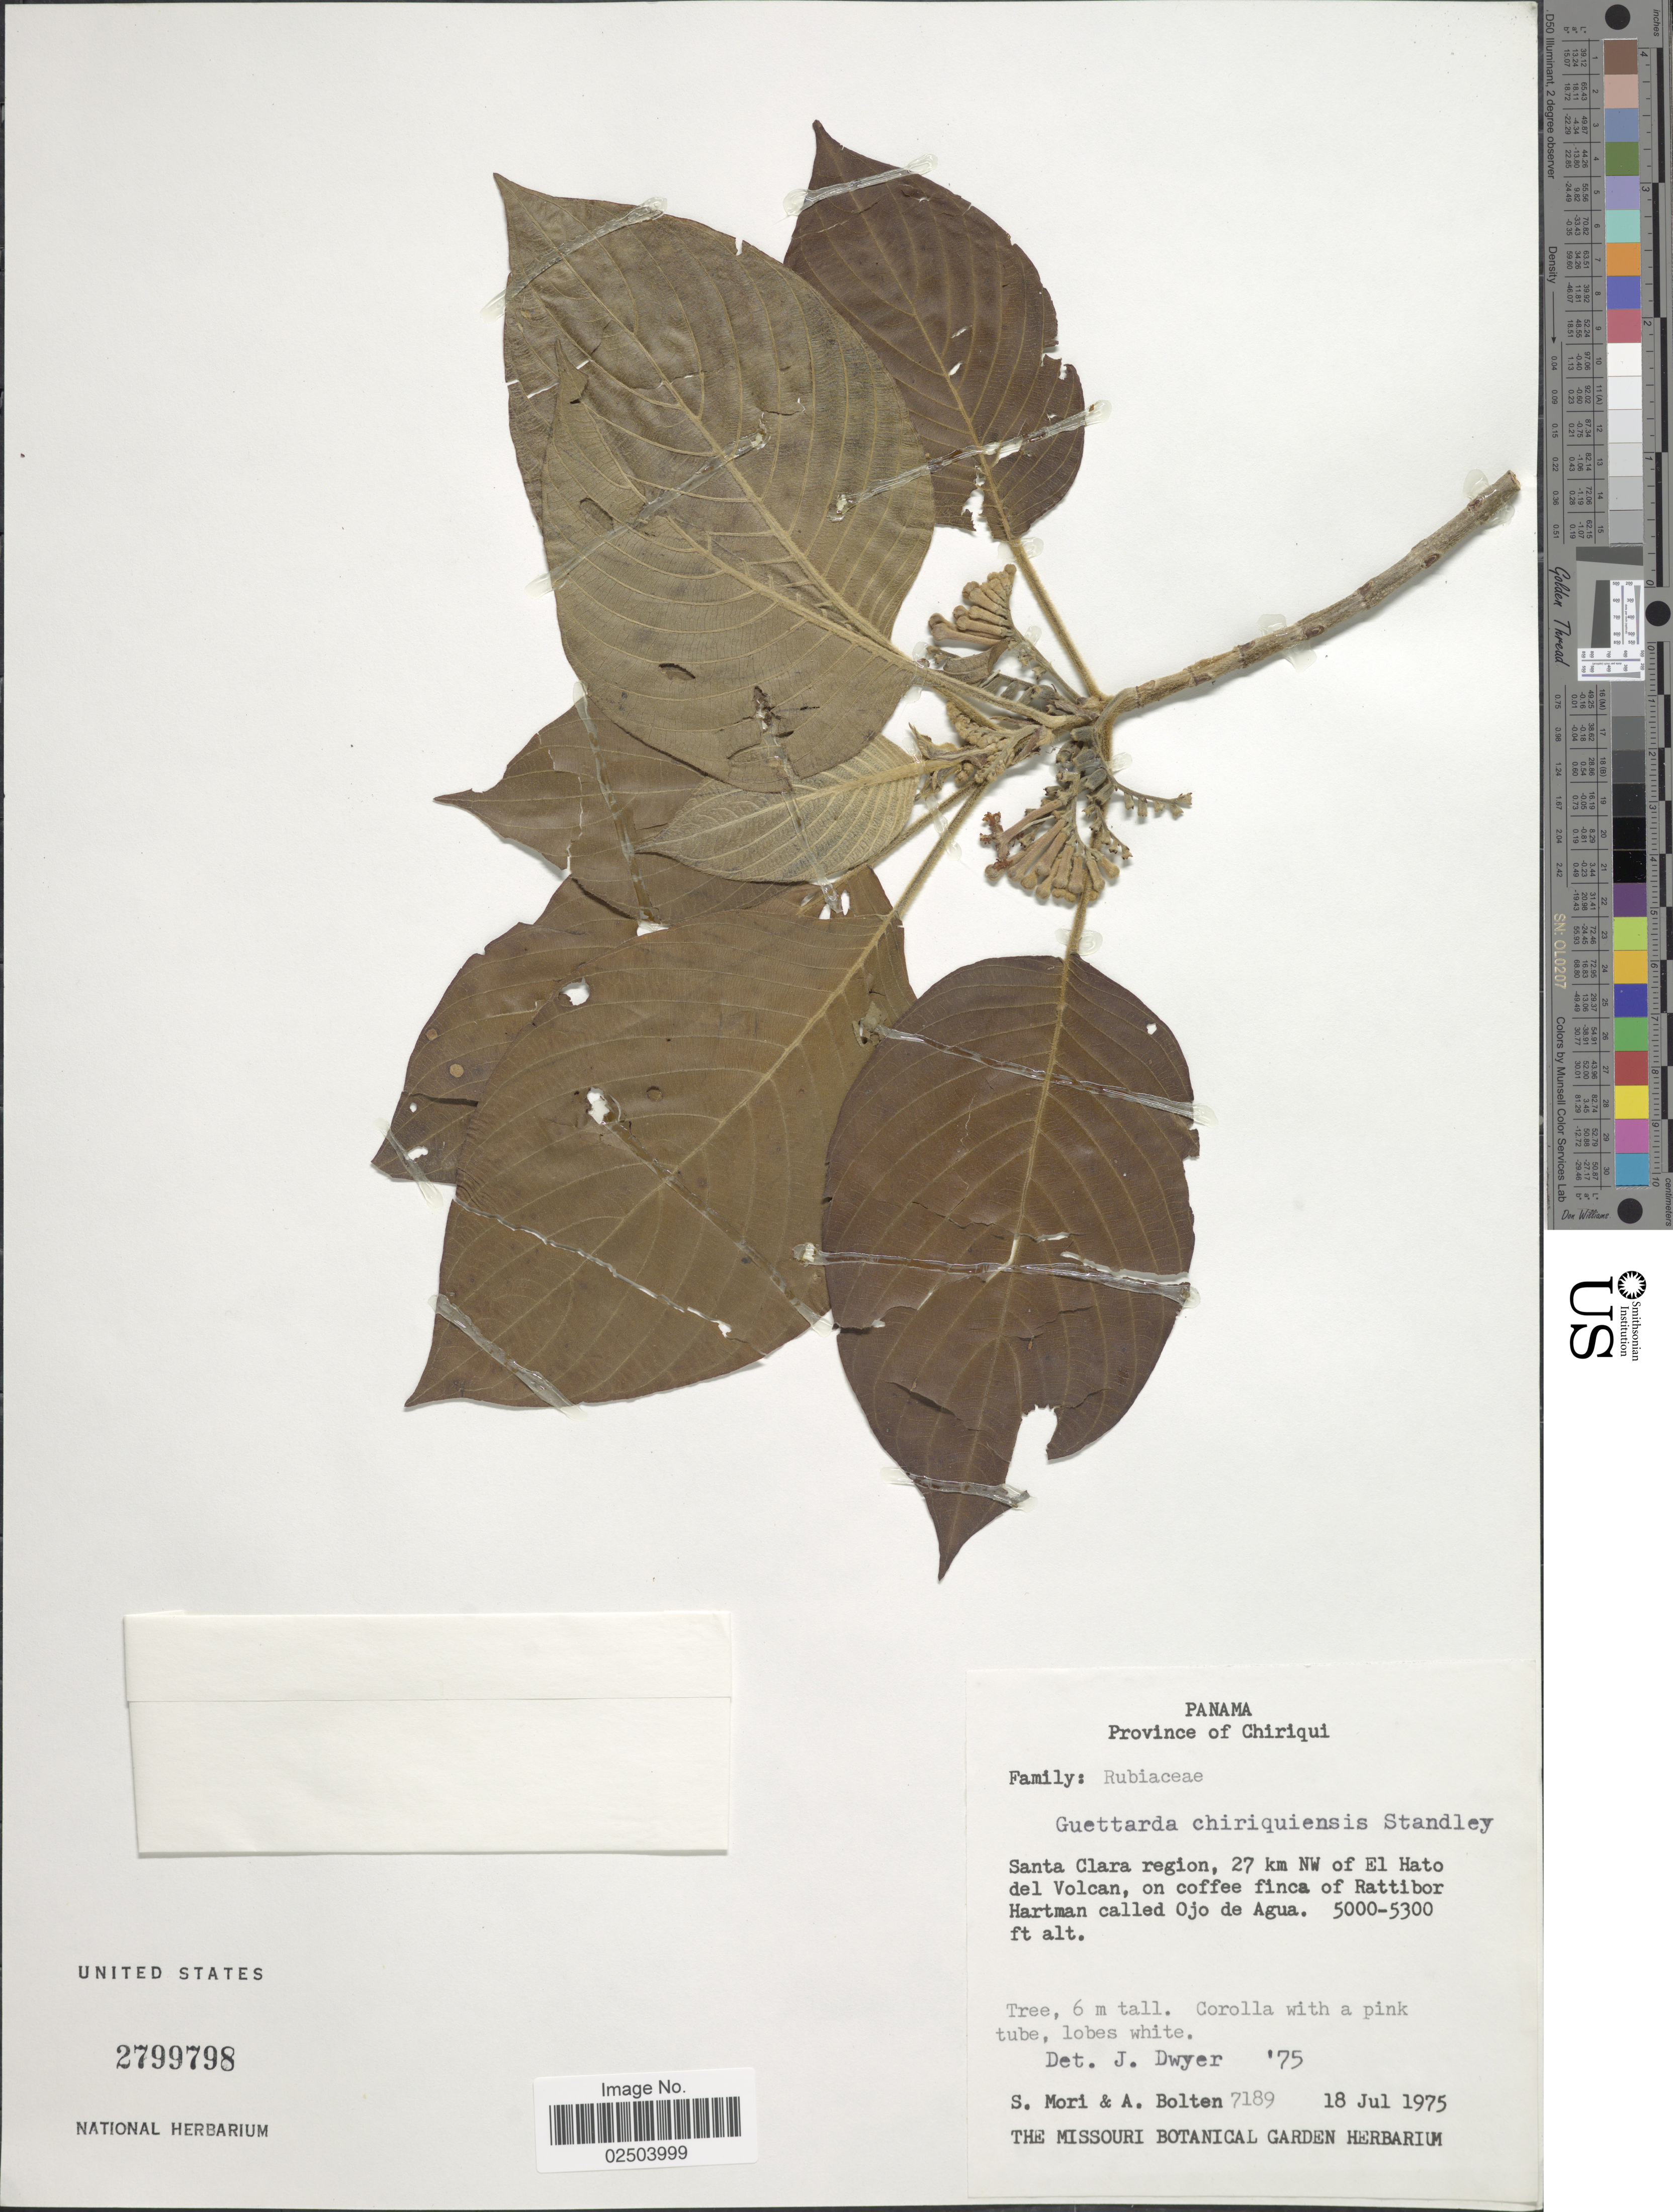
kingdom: Plantae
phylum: Tracheophyta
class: Magnoliopsida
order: Gentianales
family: Rubiaceae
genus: Guettarda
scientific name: Guettarda chiriquiensis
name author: Standl.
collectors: S. Mori & A. Bolten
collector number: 7189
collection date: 1975-07-18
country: Panama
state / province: Chiriqui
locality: Province of Chiriqui. Santa Clara region, 27 km NW of El Hato del Volcan, on coffee finca of Rattibor Hartman called Ojo de Agua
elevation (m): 1524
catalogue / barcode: US 2799798